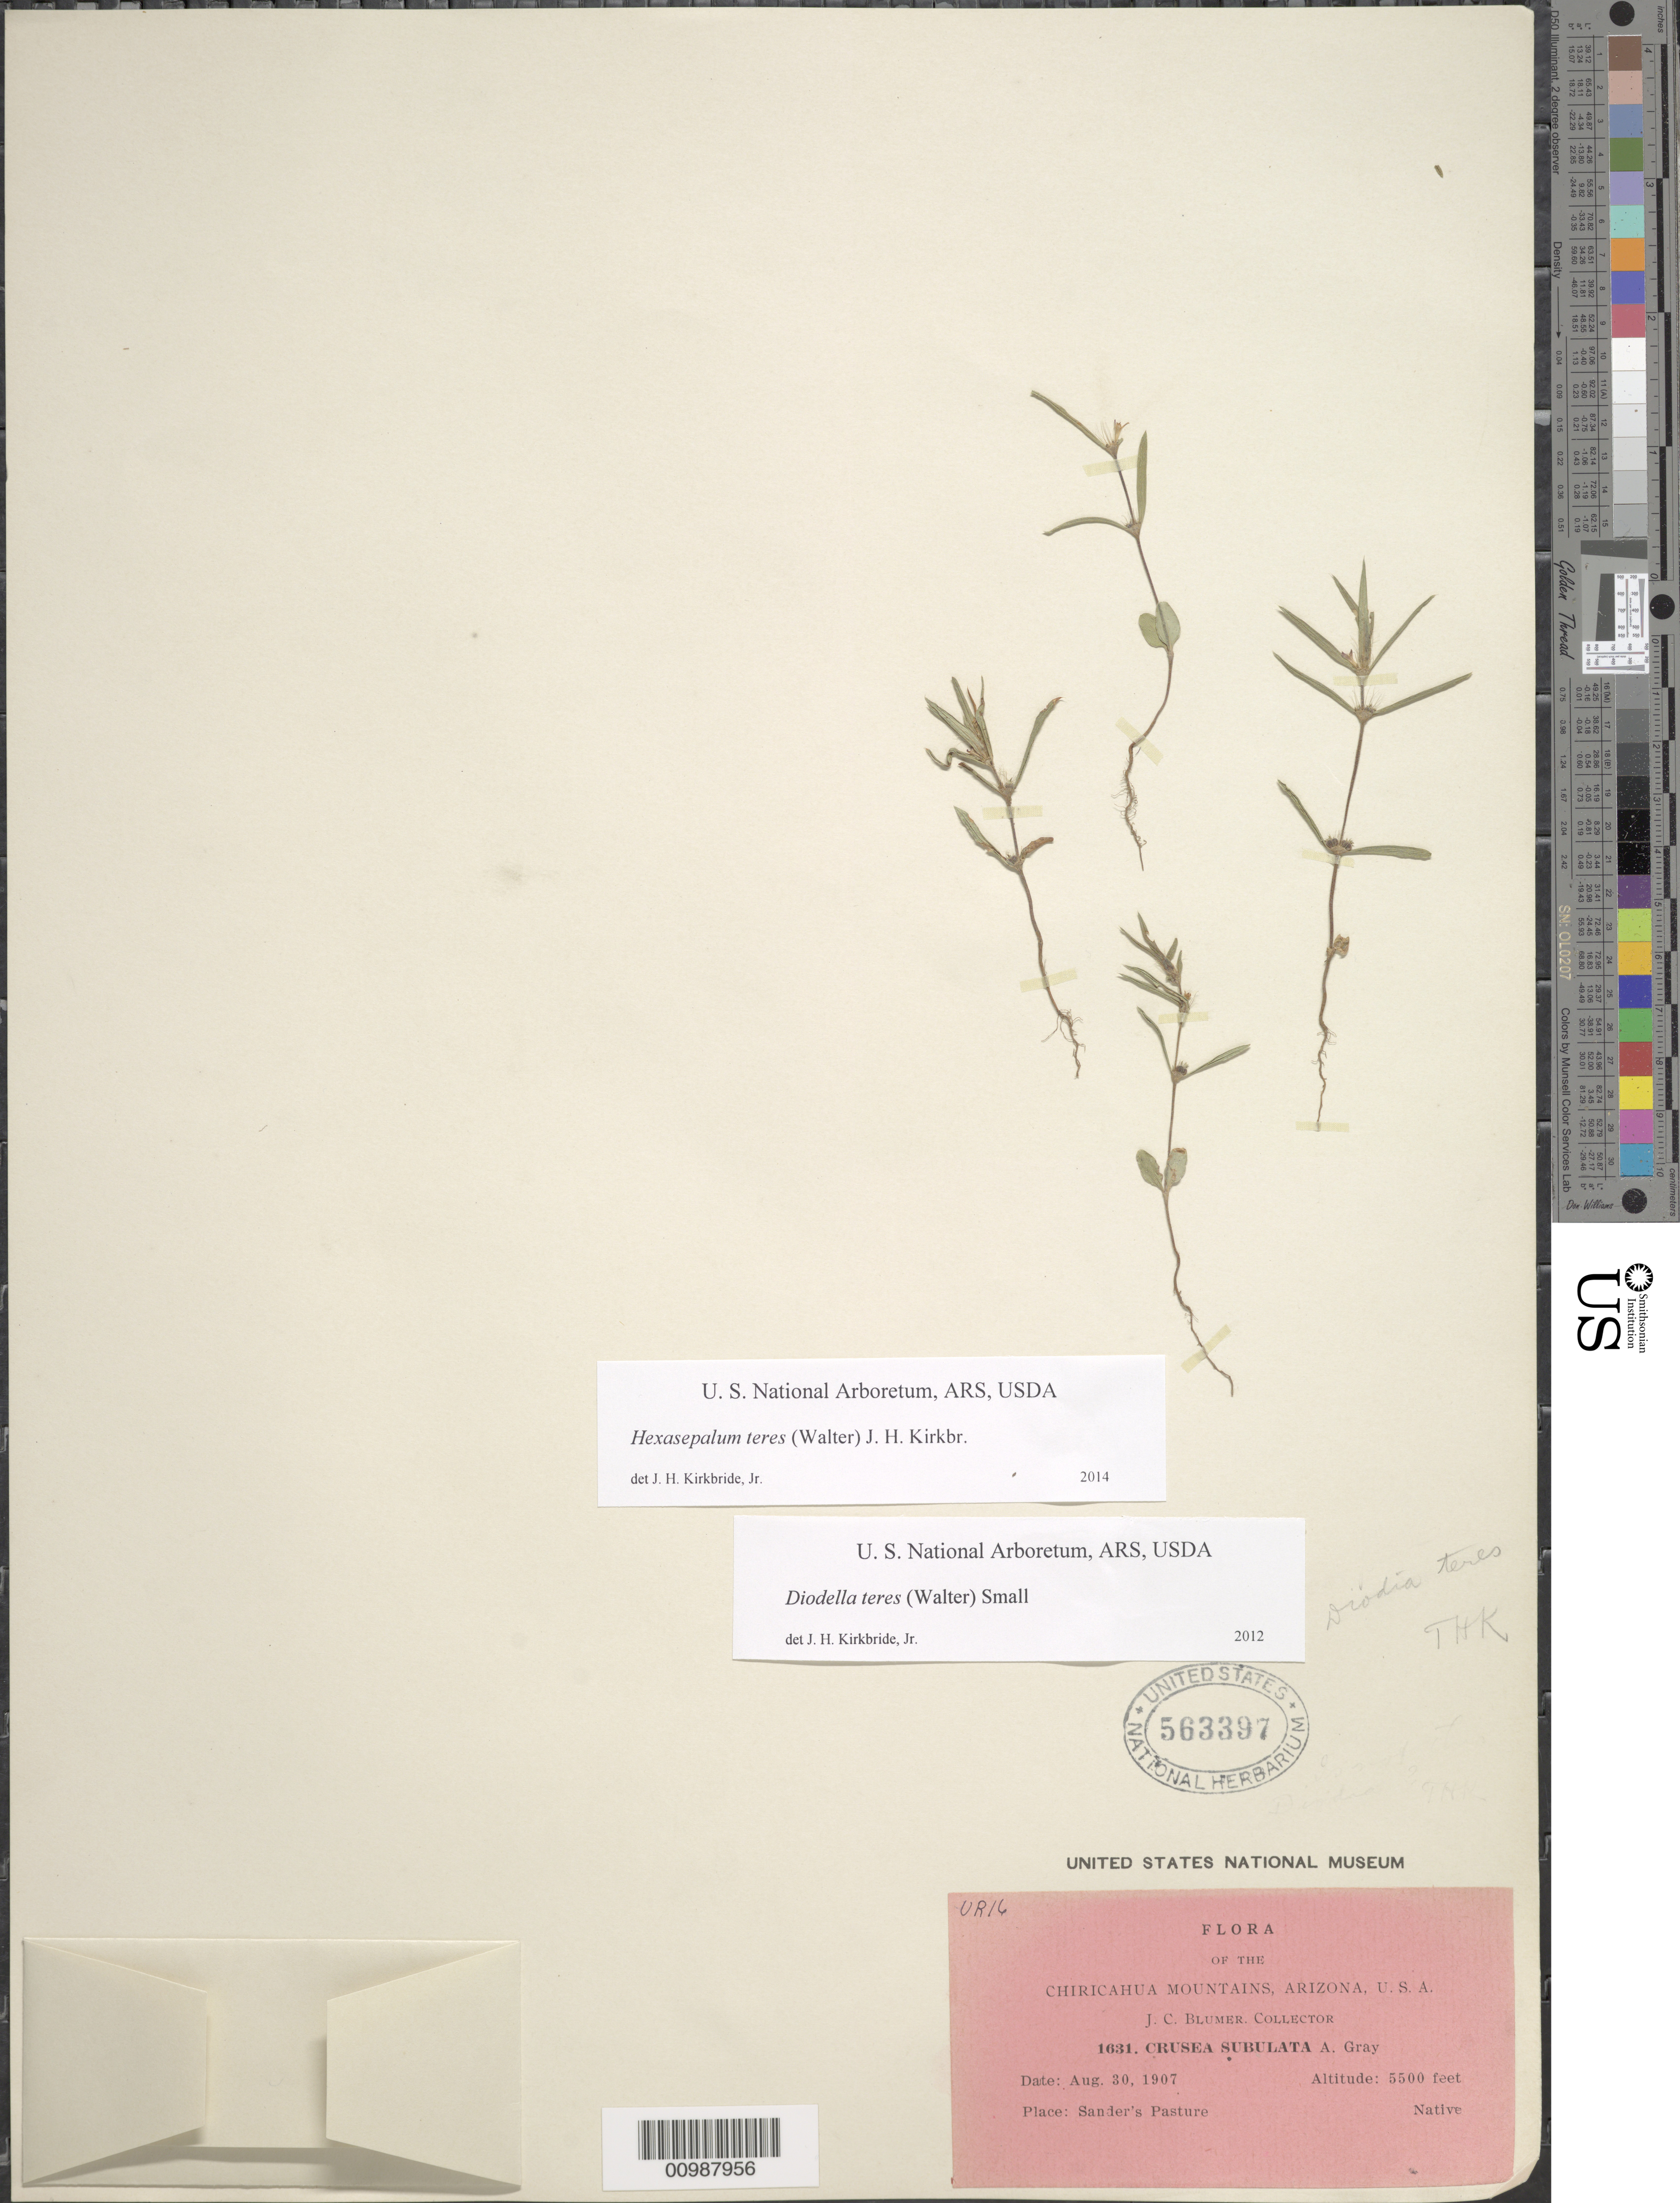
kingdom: Plantae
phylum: Tracheophyta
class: Magnoliopsida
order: Gentianales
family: Rubiaceae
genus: Crusea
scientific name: Crusea sublulata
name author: (Pav.) A. Gray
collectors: J. C. Blumer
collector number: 1631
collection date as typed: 30 Aug 1907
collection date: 1907-08-30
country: United States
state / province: Arizona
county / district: Cochise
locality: Chiricahua Mountains, Sander's Pasture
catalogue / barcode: US 563397